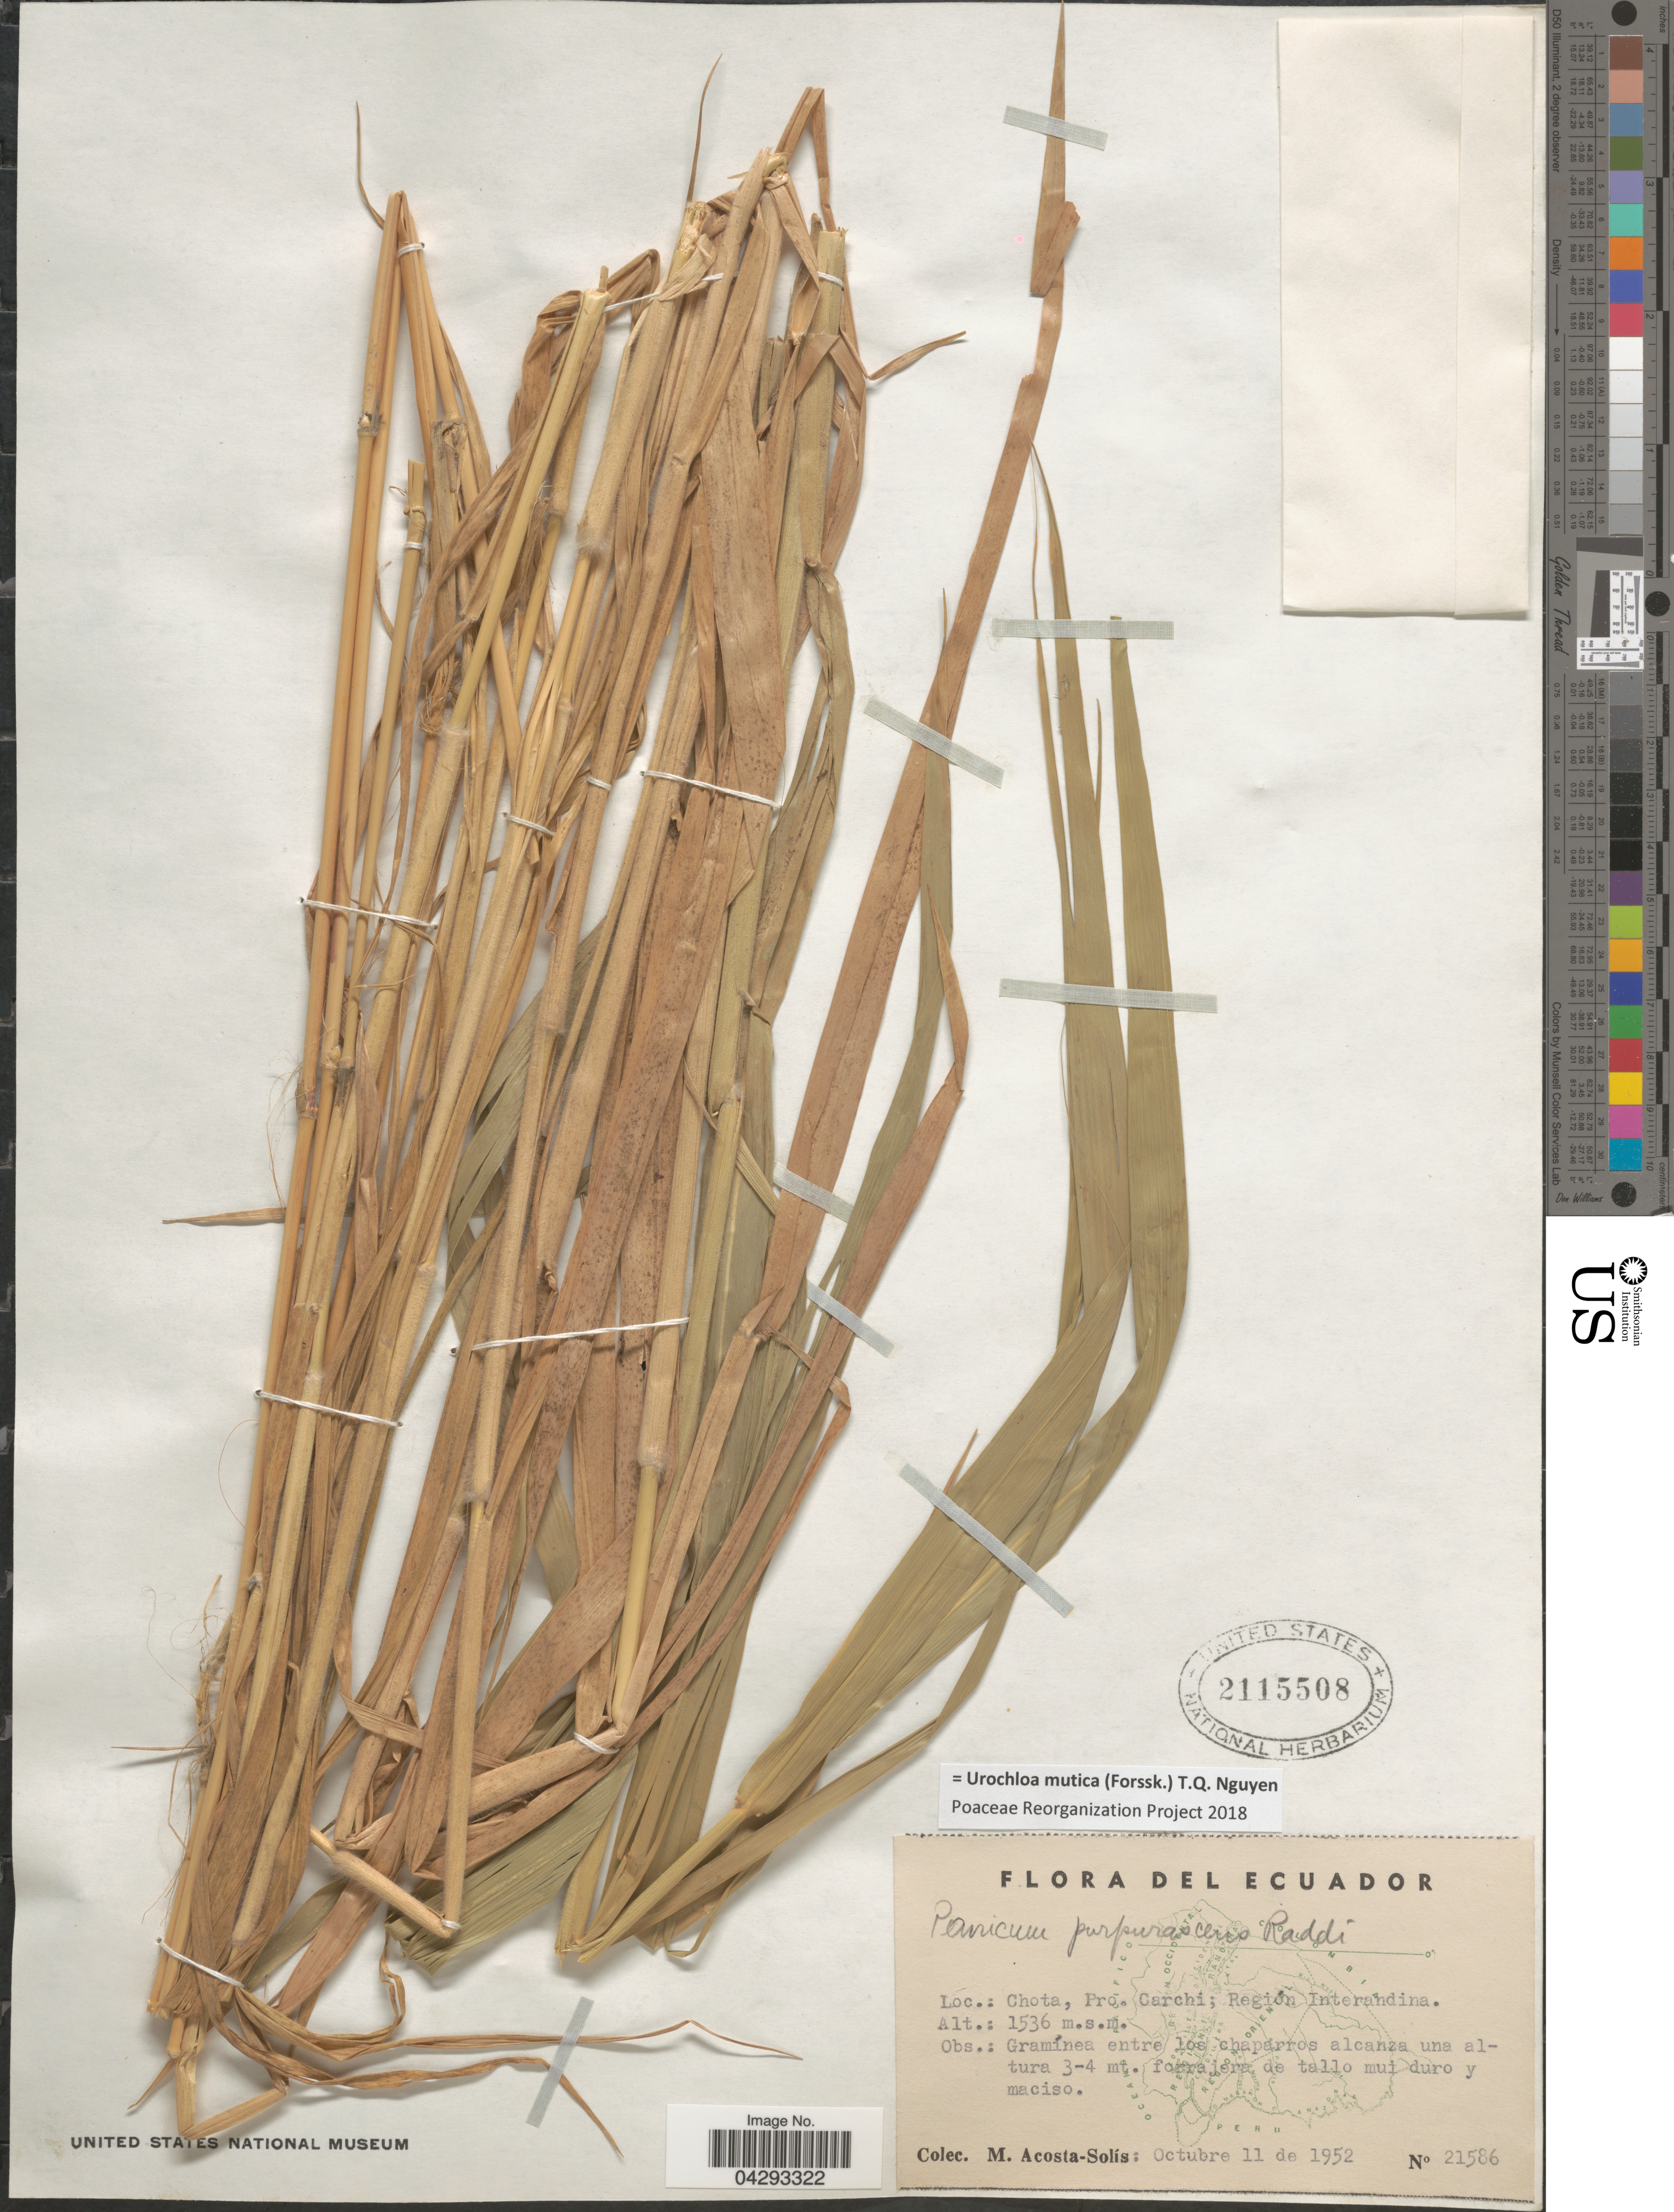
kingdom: Plantae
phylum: Tracheophyta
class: Liliopsida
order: Poales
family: Poaceae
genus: Urochloa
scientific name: Urochloa mutica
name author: (Forssk.) T.Q. Nguyen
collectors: M. Acosta Solis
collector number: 21586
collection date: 1952-10-11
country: Ecuador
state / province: Carchi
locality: Chota; Región Interandina.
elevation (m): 1536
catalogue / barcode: US 2115508